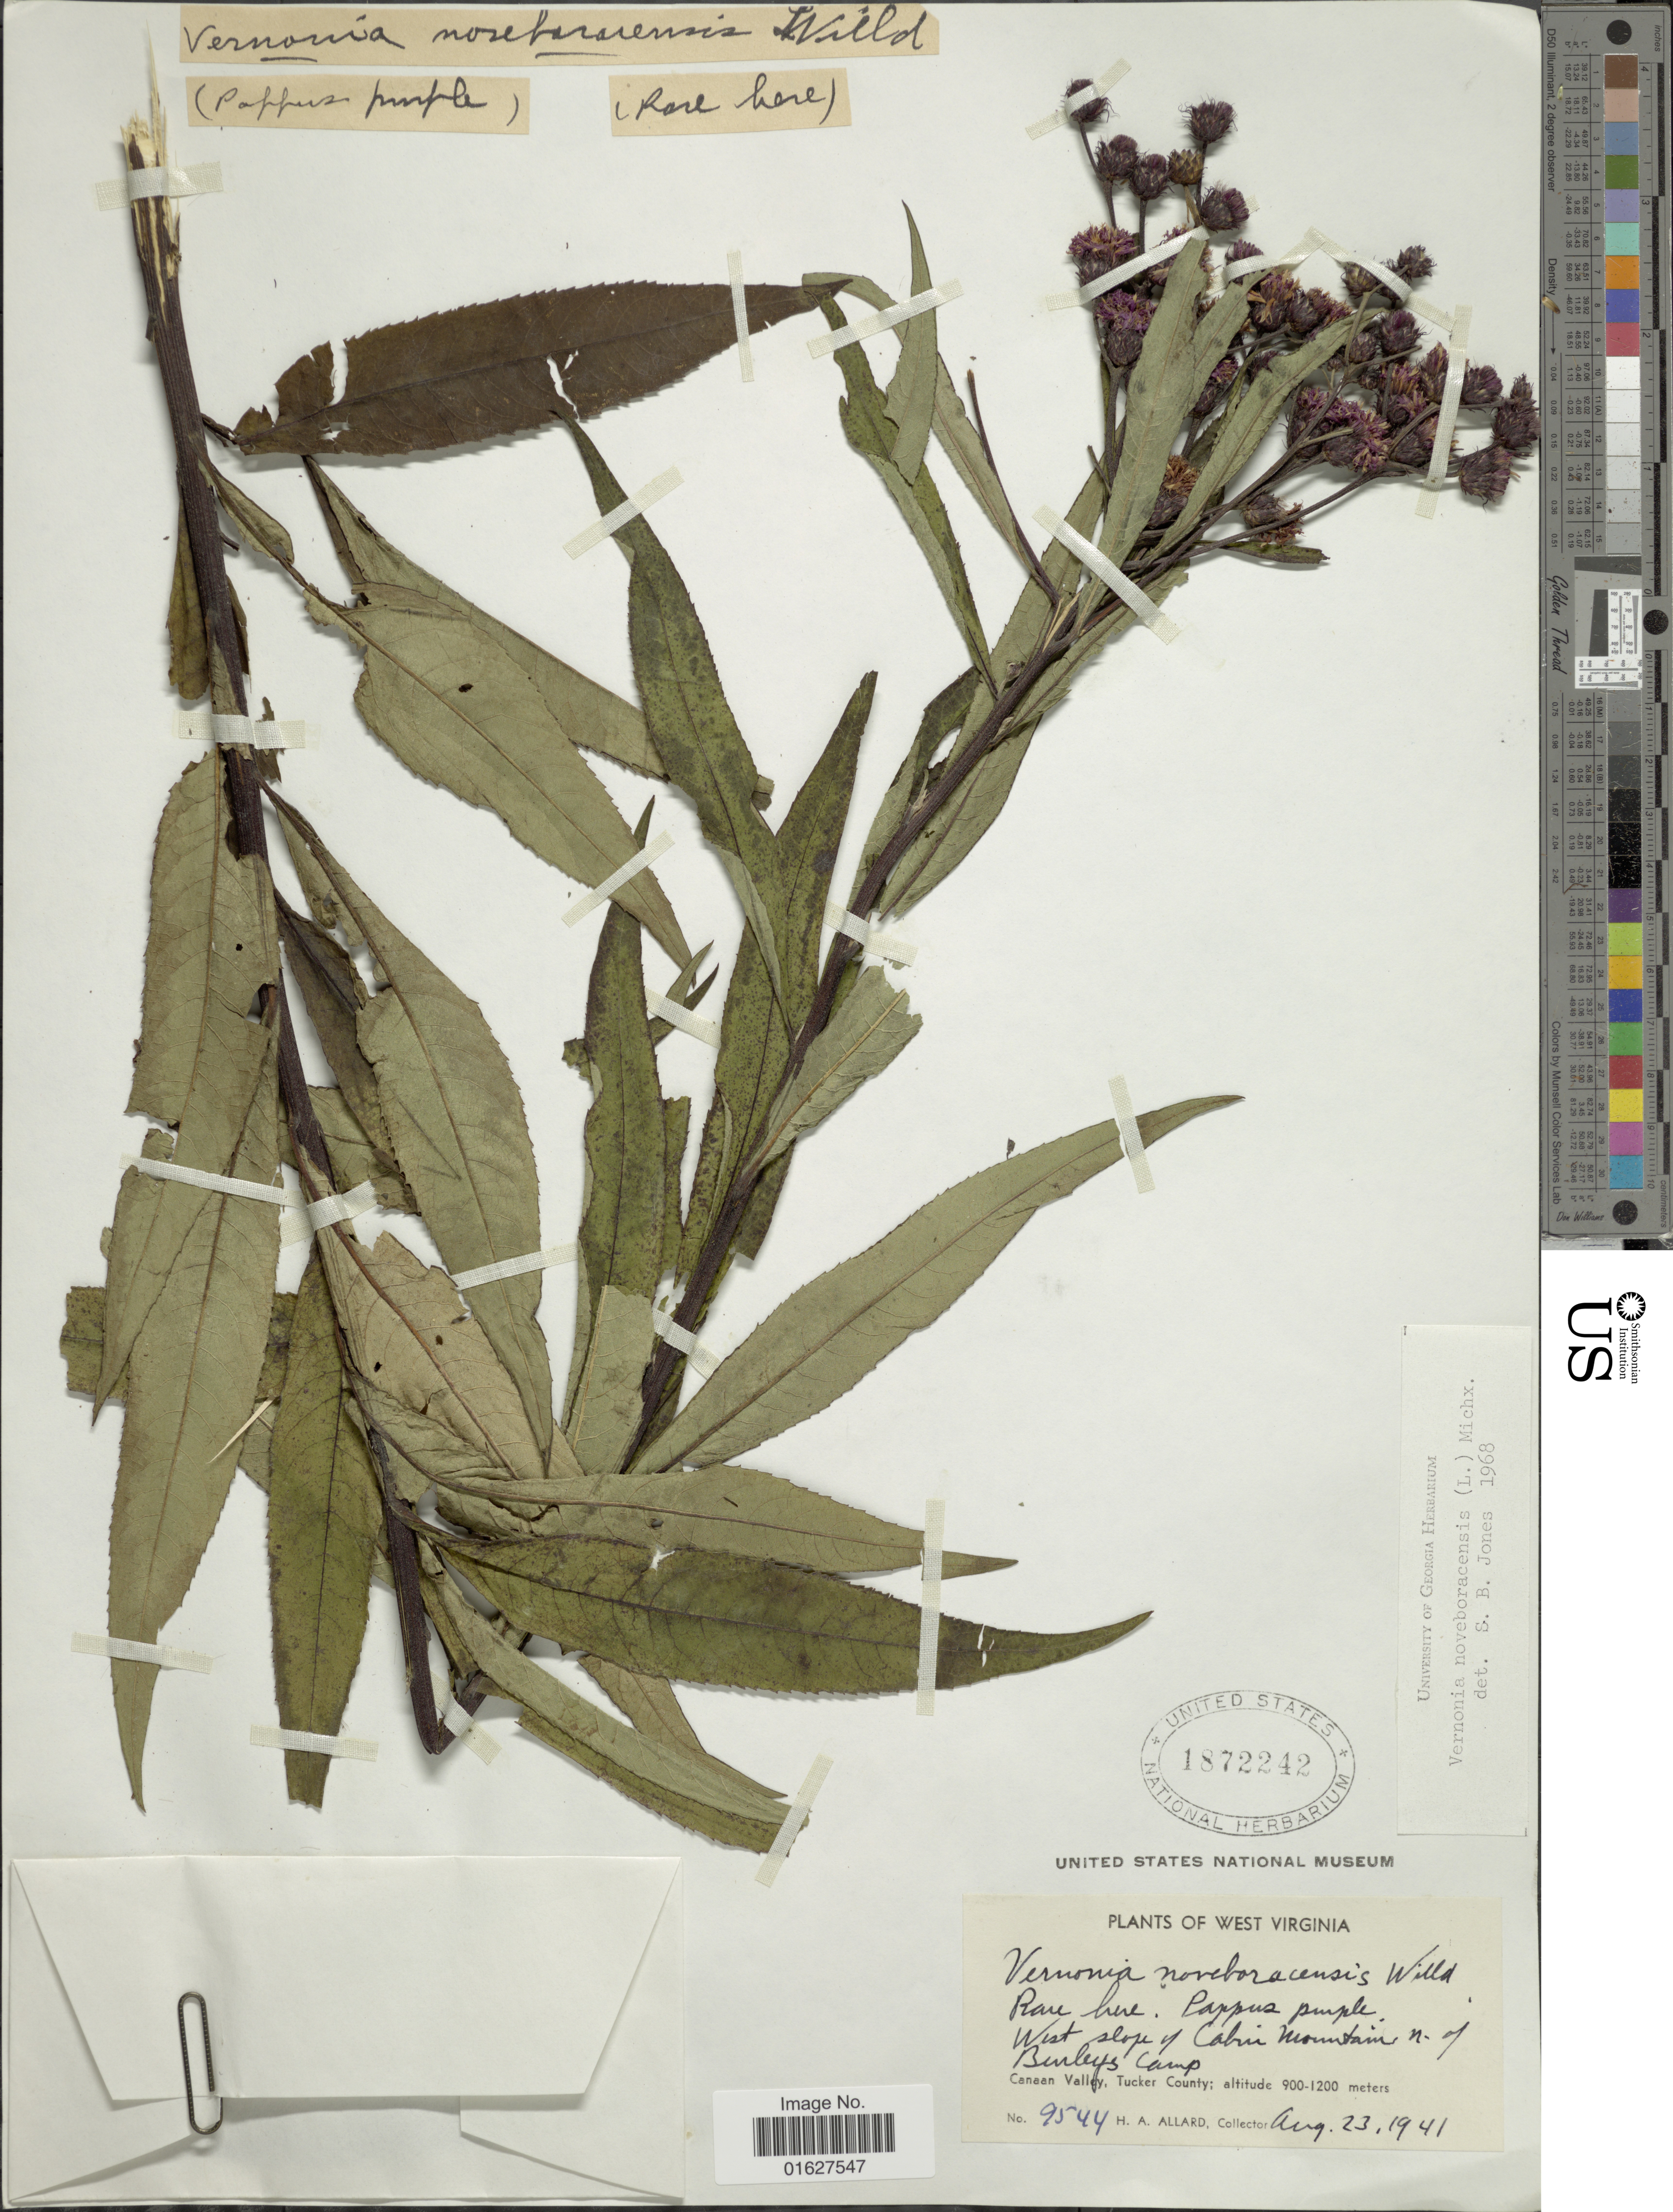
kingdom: Plantae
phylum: Tracheophyta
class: Magnoliopsida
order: Asterales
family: Asteraceae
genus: Vernonia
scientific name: Vernonia noveboracensis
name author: (L.) Michx.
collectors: H. A. Allard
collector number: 9544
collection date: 1941-08-23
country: United States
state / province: West Virginia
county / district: Tucker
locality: Rare here. West slope of Cabin Mountain N. of Benoleys Camp. Canaan Valley, Tucker County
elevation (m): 900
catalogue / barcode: US 1872242